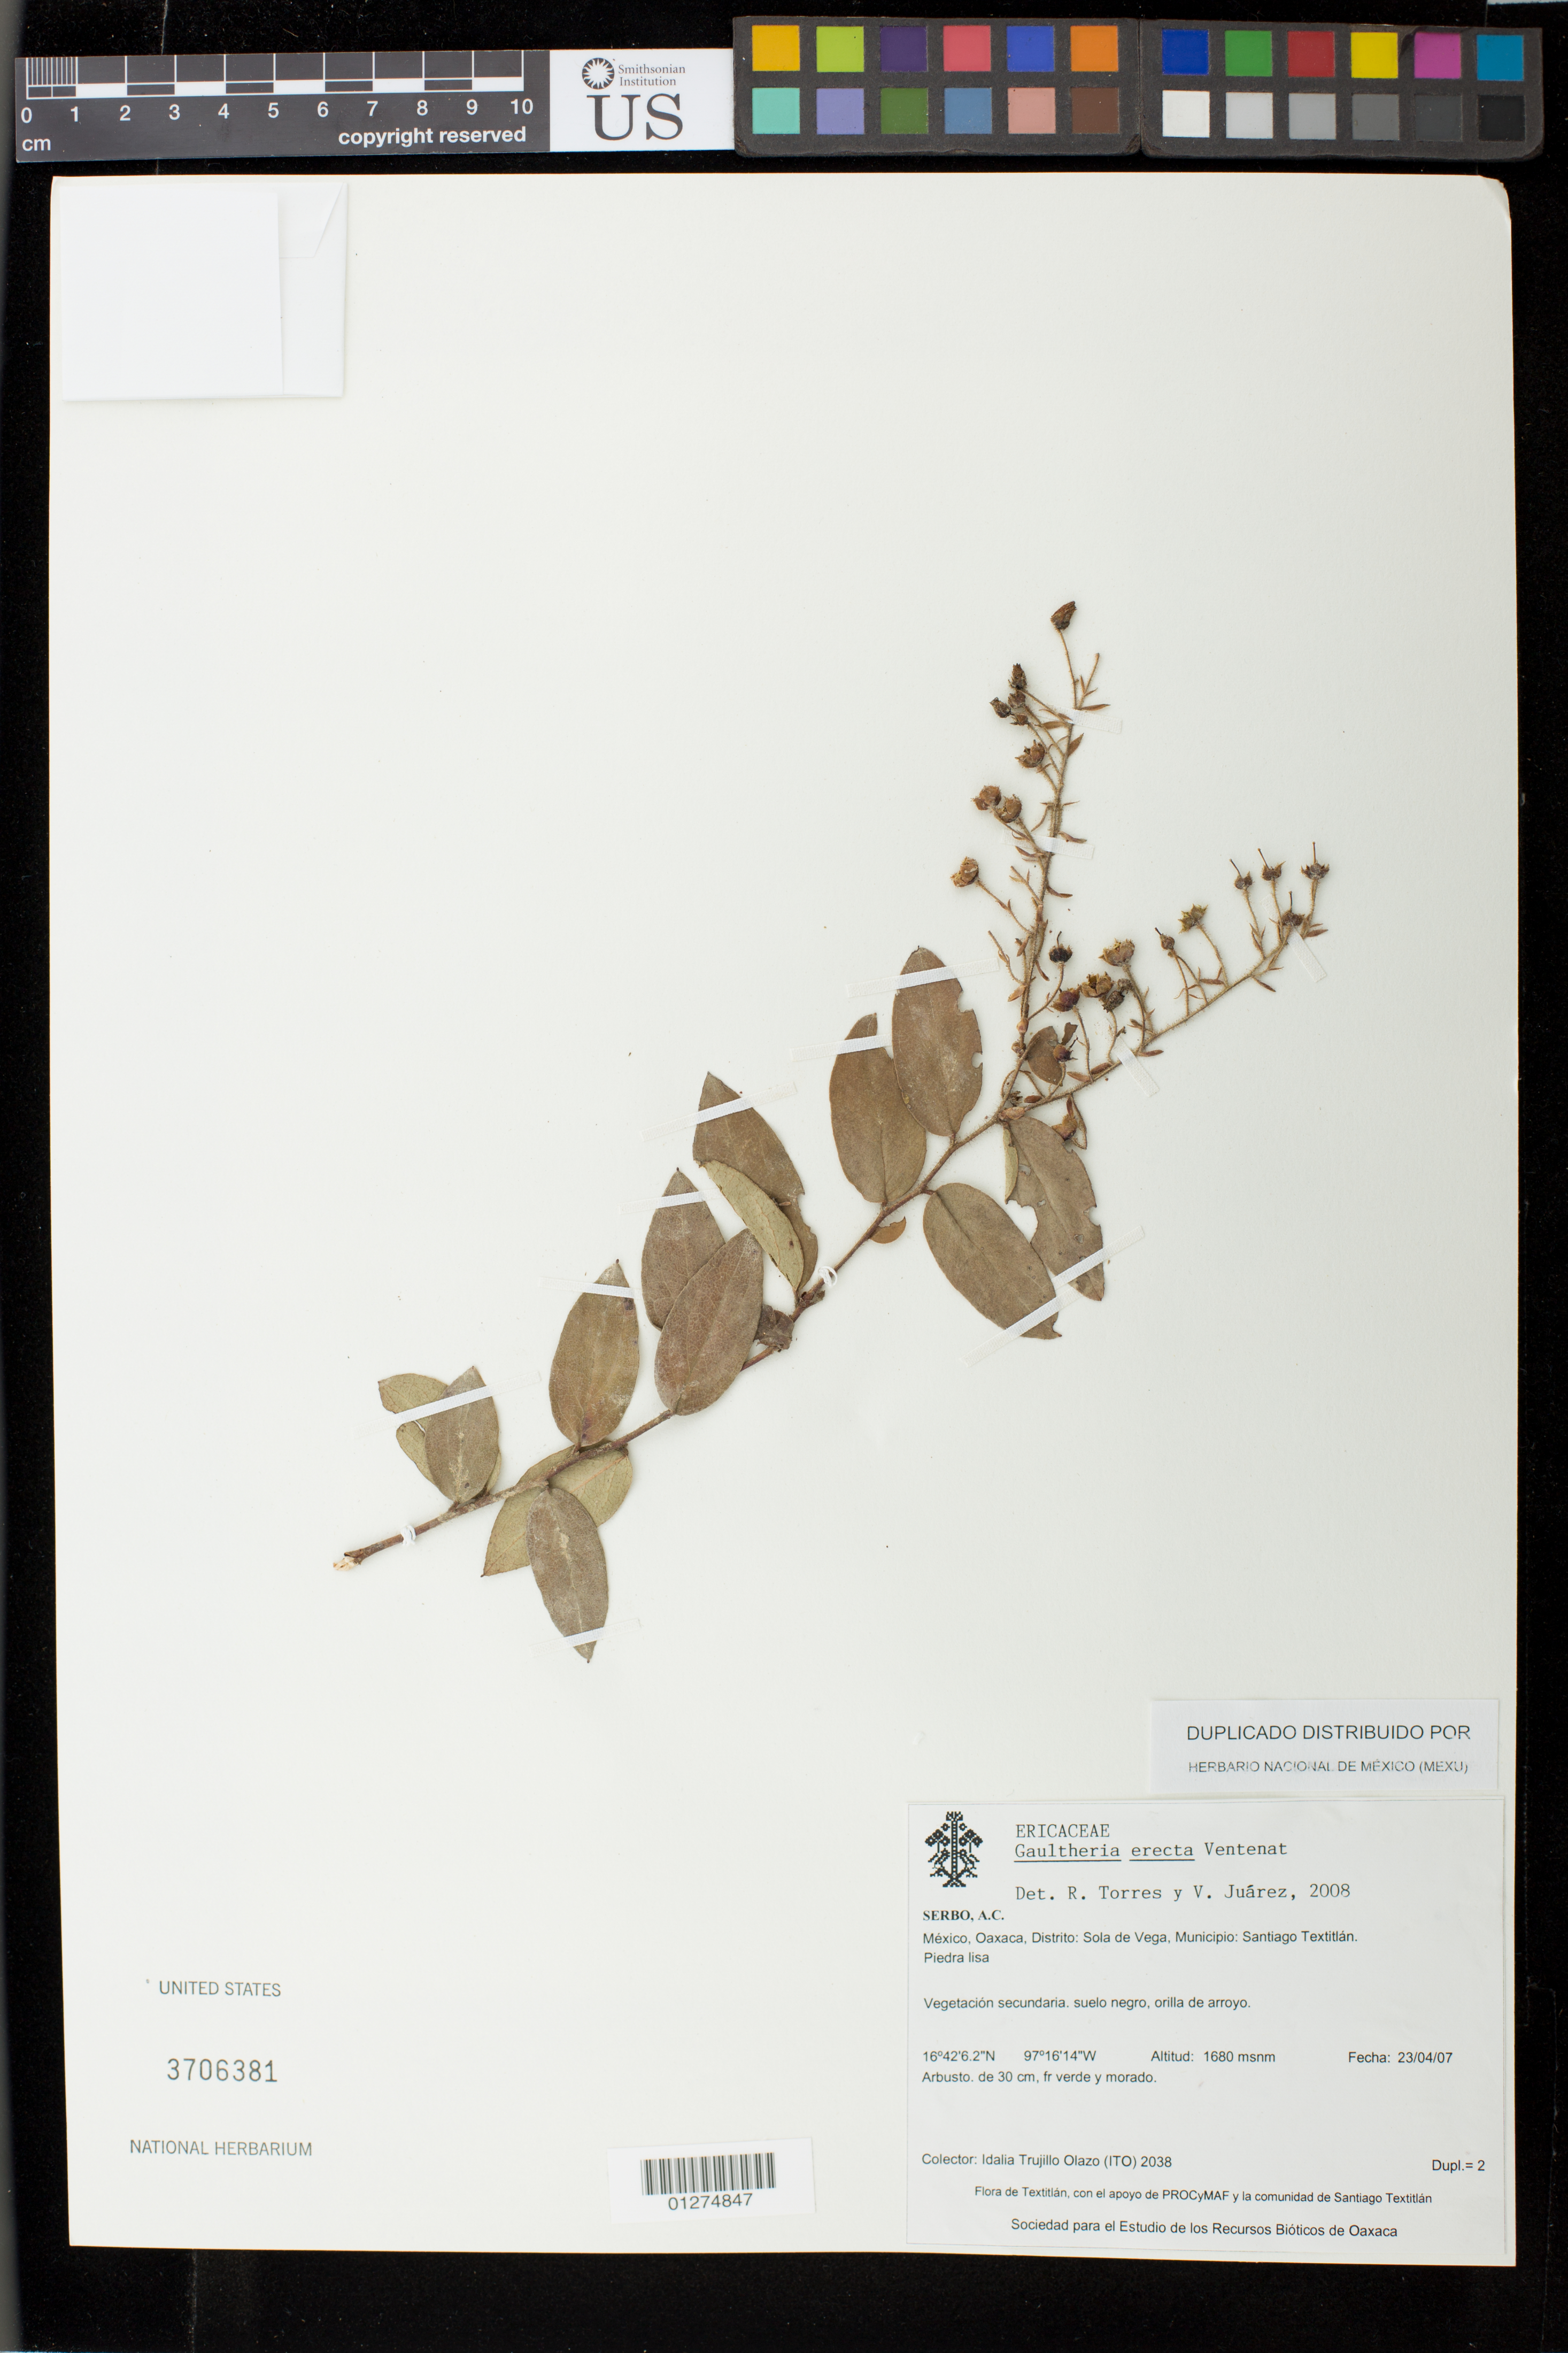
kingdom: Plantae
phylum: Tracheophyta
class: Magnoliopsida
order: Ericales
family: Ericaceae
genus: Gaultheria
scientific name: Gaultheria erecta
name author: Vent.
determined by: Torres, R.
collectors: I. Trujillo Olazo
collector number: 2038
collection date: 2007-04-23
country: Mexico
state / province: Oaxaca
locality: Distrito: Sola de Vega, Municipio: Santiago Textitlan. Piedra lisa.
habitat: vegetacion secundaria, suelo negro, orilla de arroyo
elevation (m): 1680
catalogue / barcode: US 3706381